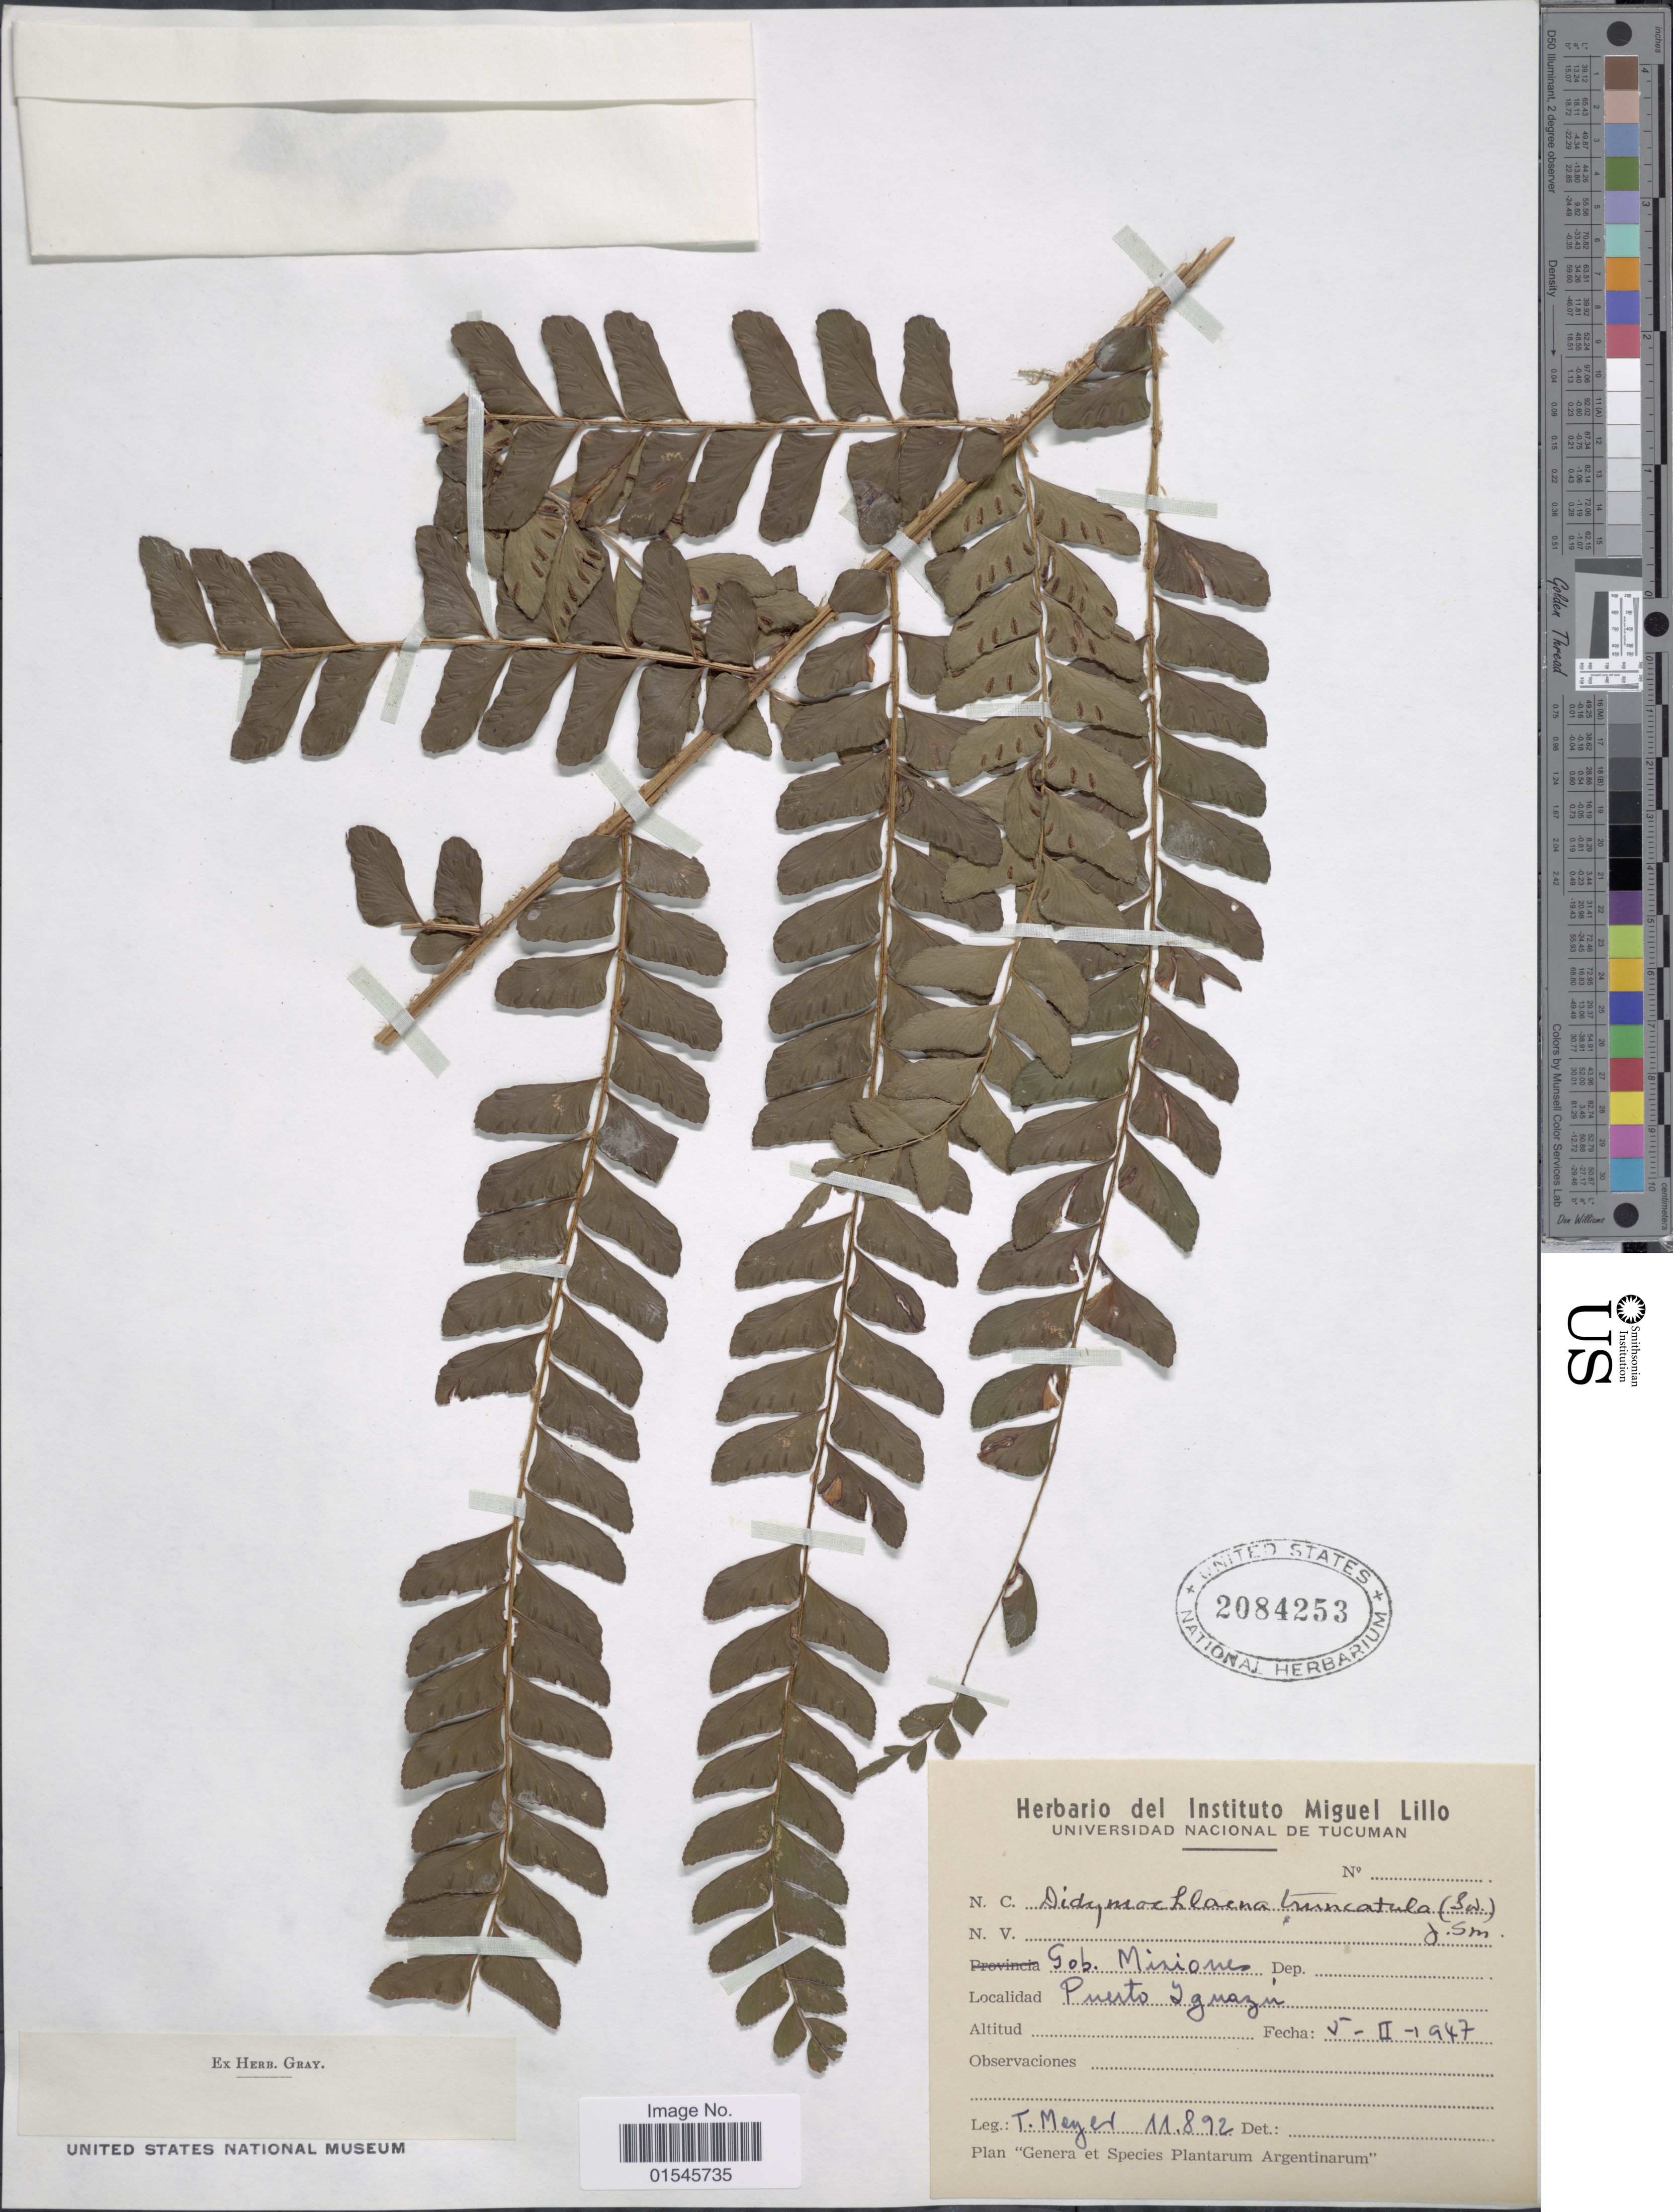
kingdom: Plantae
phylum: Tracheophyta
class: Polypodiopsida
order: Polypodiales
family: Didymochlaenaceae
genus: Didymochlaena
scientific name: Didymochlaena truncatula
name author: (Sw.) J. Sm.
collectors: T. Meyer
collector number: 11892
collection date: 1947-02-05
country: Argentina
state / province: Misiones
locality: Gob. Misiones, Puerto Iguazú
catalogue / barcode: US 2084253